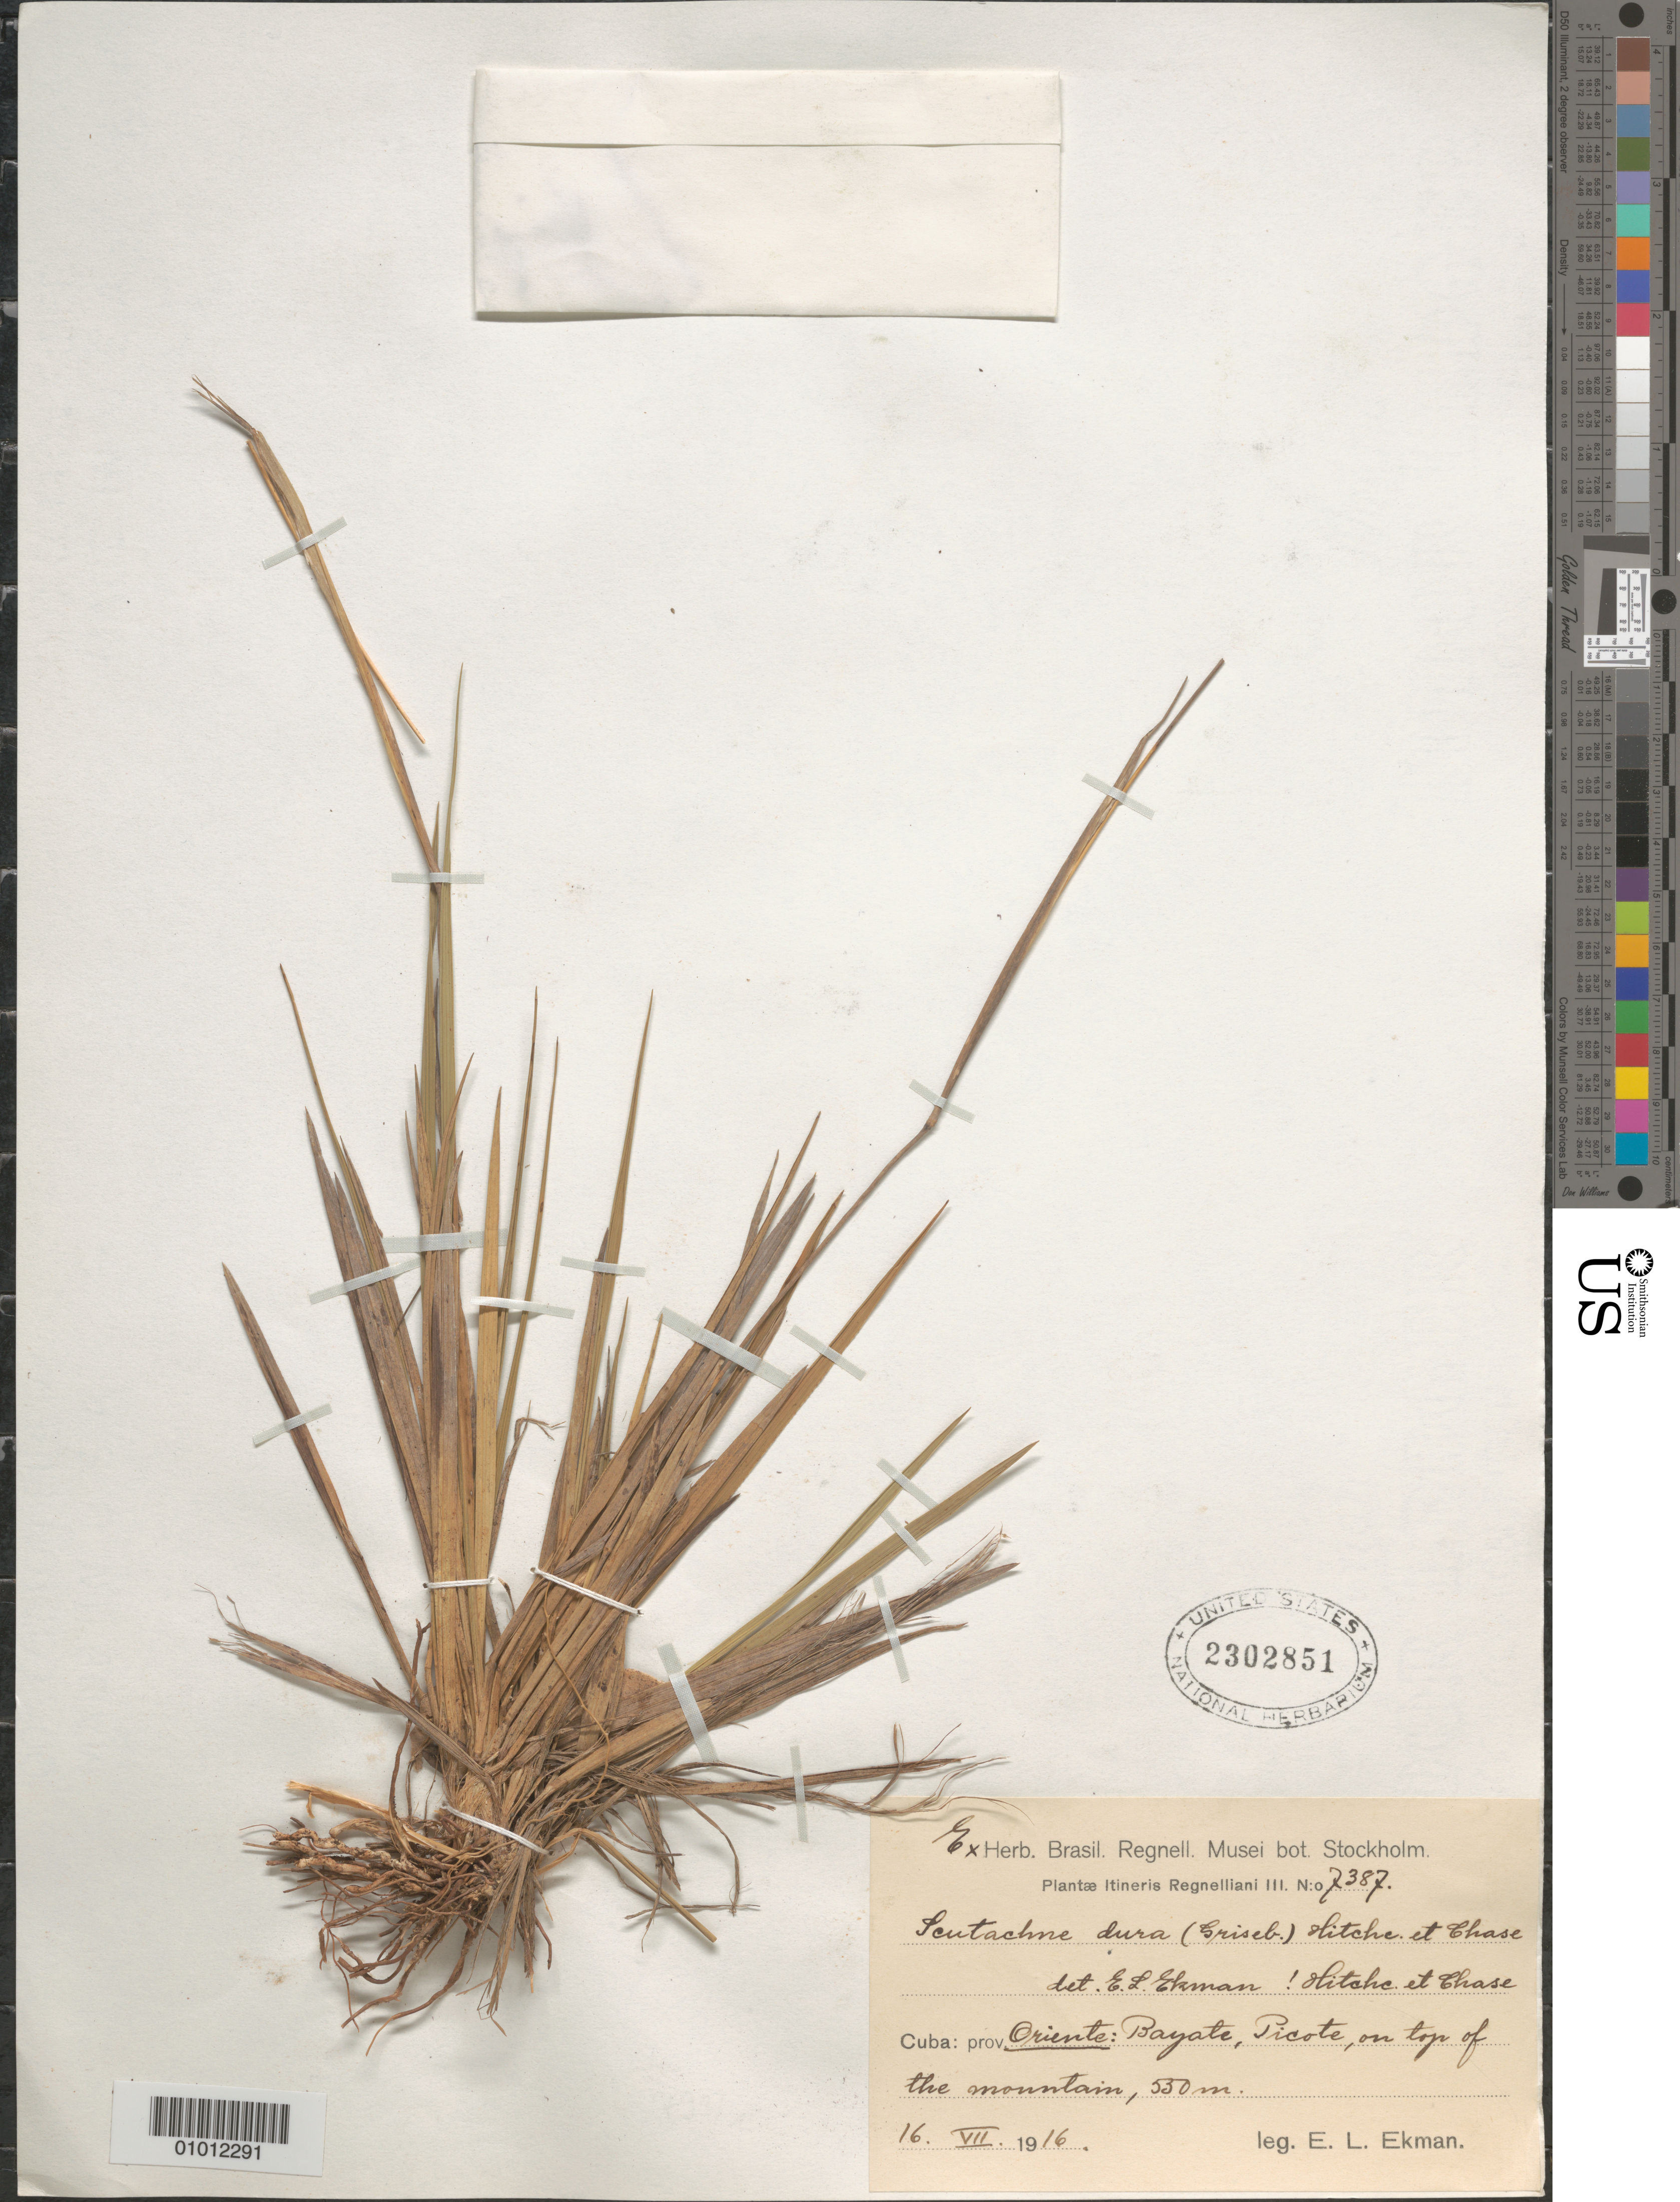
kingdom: Plantae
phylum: Tracheophyta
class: Liliopsida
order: Poales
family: Poaceae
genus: Scutachne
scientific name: Scutachne dura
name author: (Griseb.) Hitchc. & Chase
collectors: E. L. Ekman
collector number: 7387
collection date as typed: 16 Jul 1916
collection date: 1916-07-16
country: Cuba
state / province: Oriente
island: Cuba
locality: Bayate, Picote, on top of the mountain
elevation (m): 530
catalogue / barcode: US 2302851